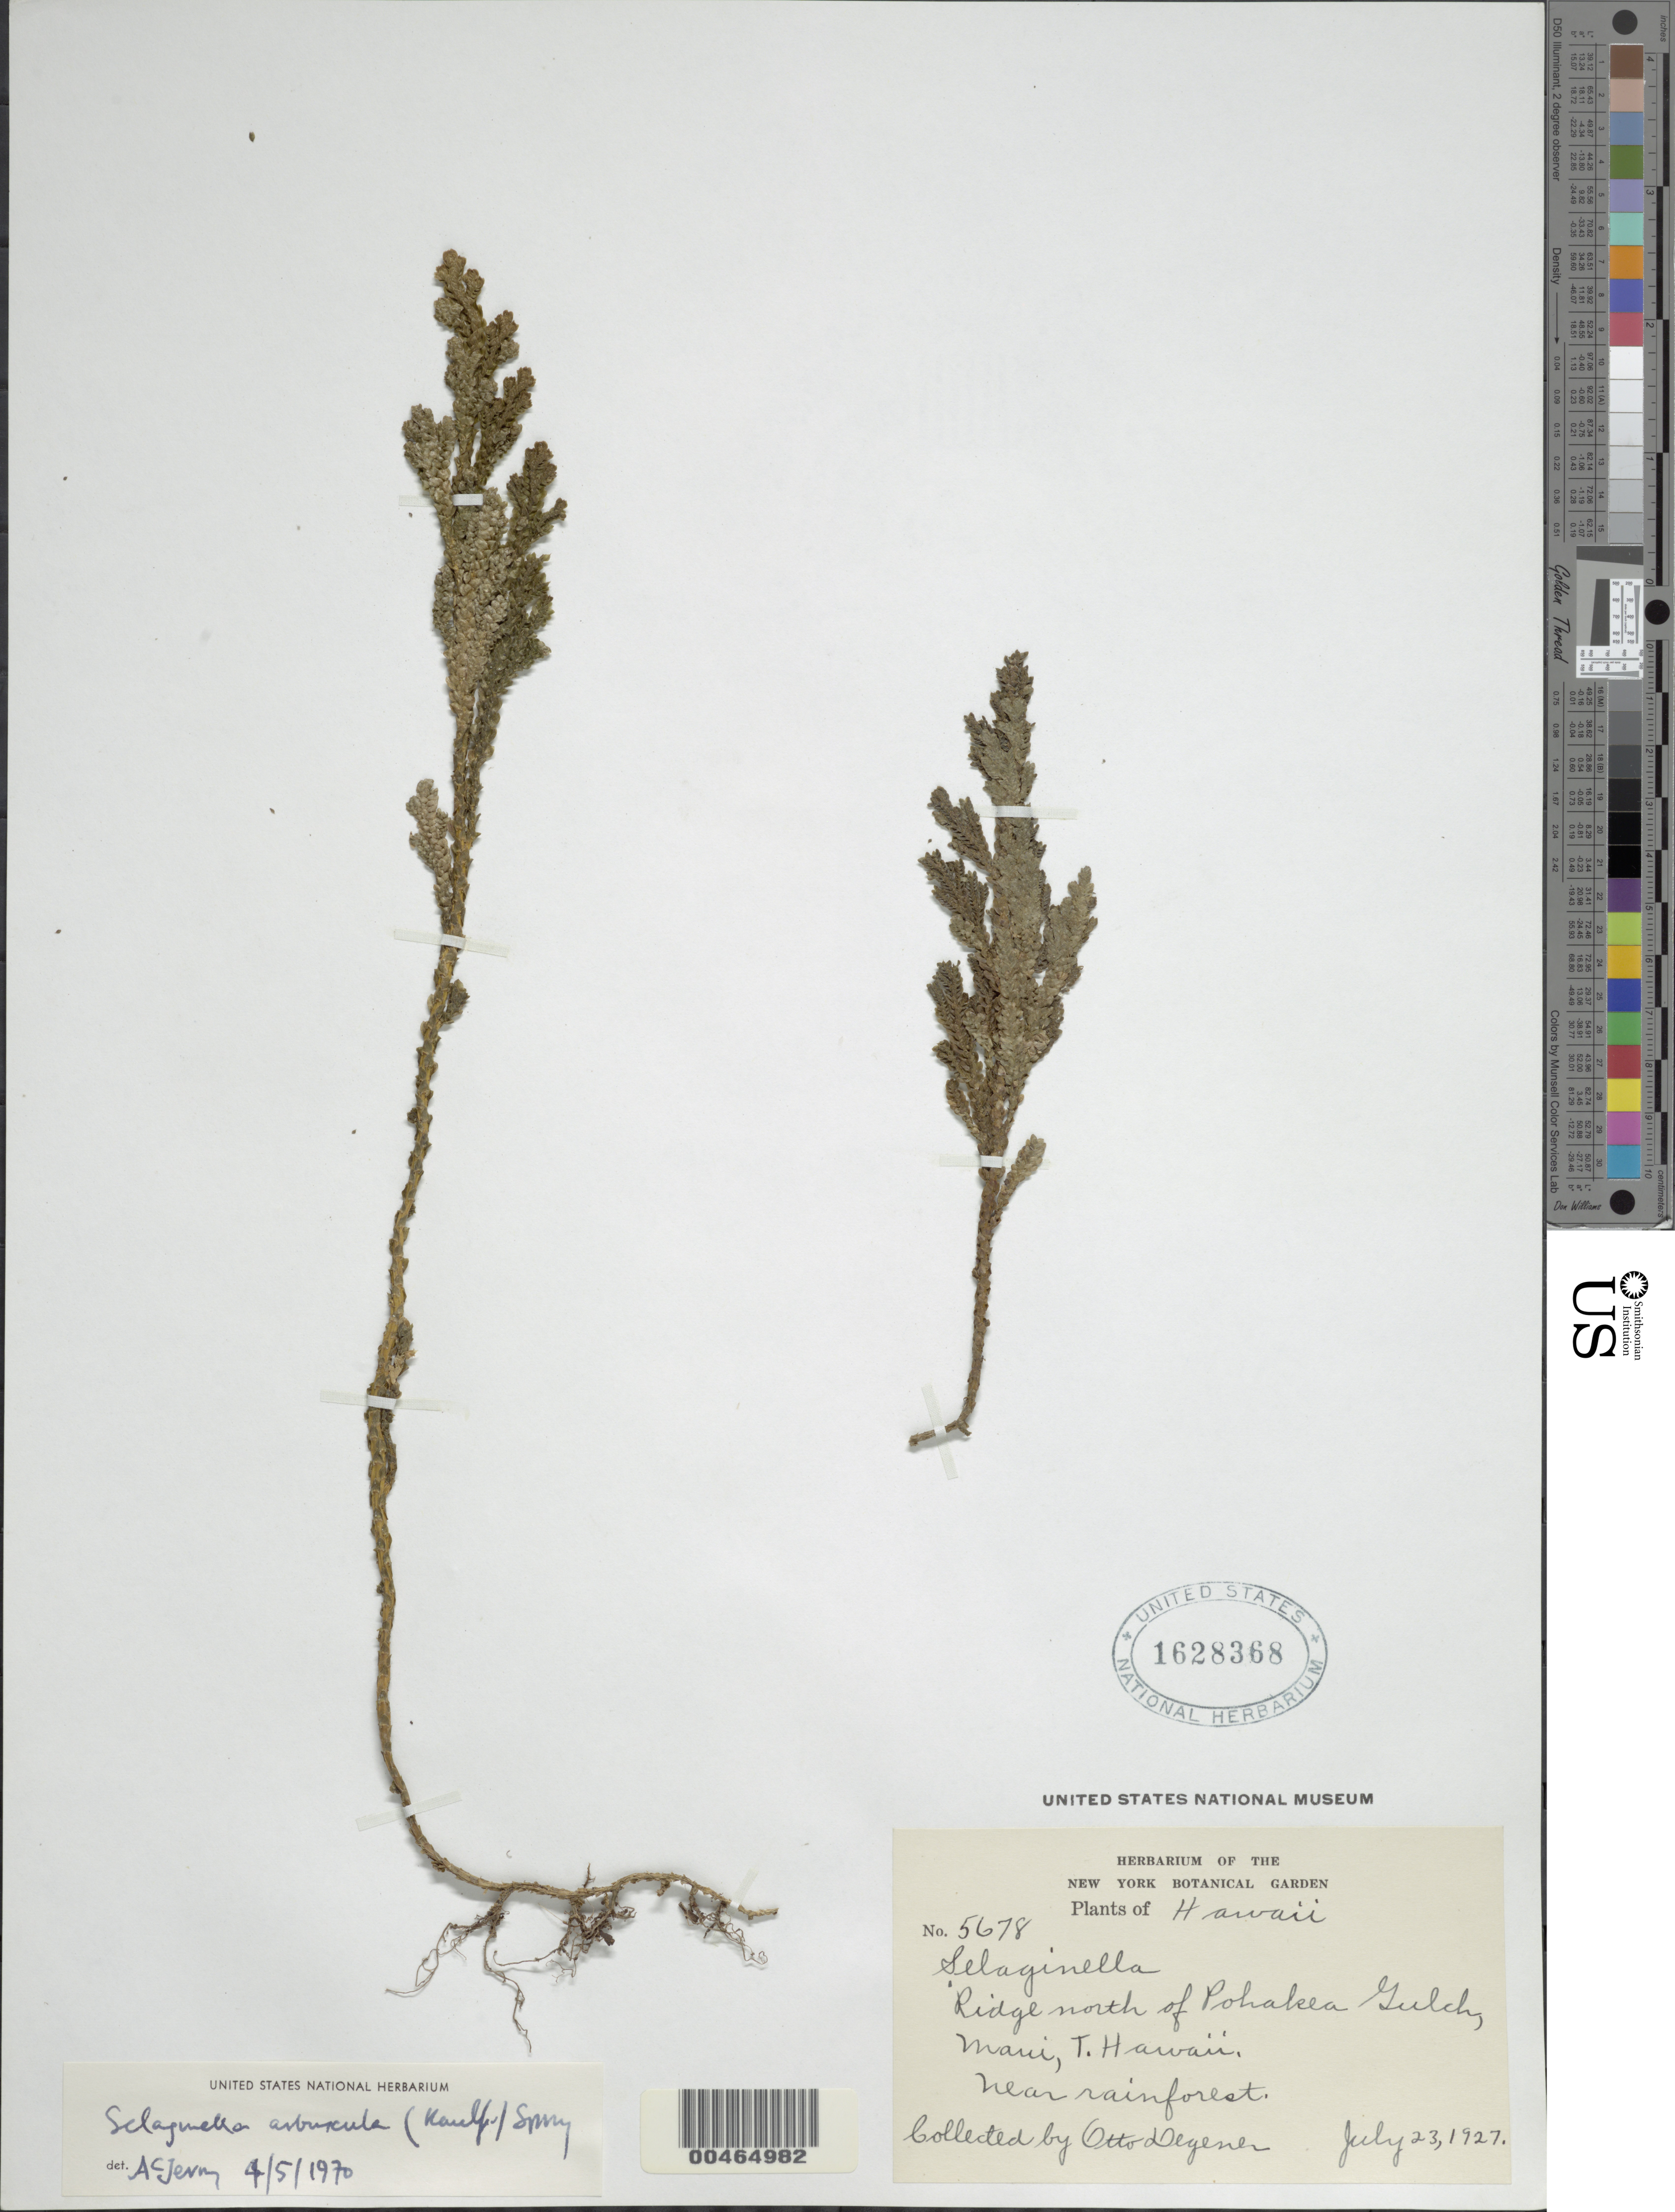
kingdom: Plantae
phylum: Tracheophyta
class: Lycopodiopsida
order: Selaginellales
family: Selaginellaceae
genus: Selaginella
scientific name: Selaginella arbuscula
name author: (Kualf.) Spring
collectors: O. Degener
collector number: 5678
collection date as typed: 23 Jul 1927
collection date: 1927-07-23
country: United States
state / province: Hawaii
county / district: Maui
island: Maui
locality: Ridge north of Pohakea Gulch, Maui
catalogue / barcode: US 1628368